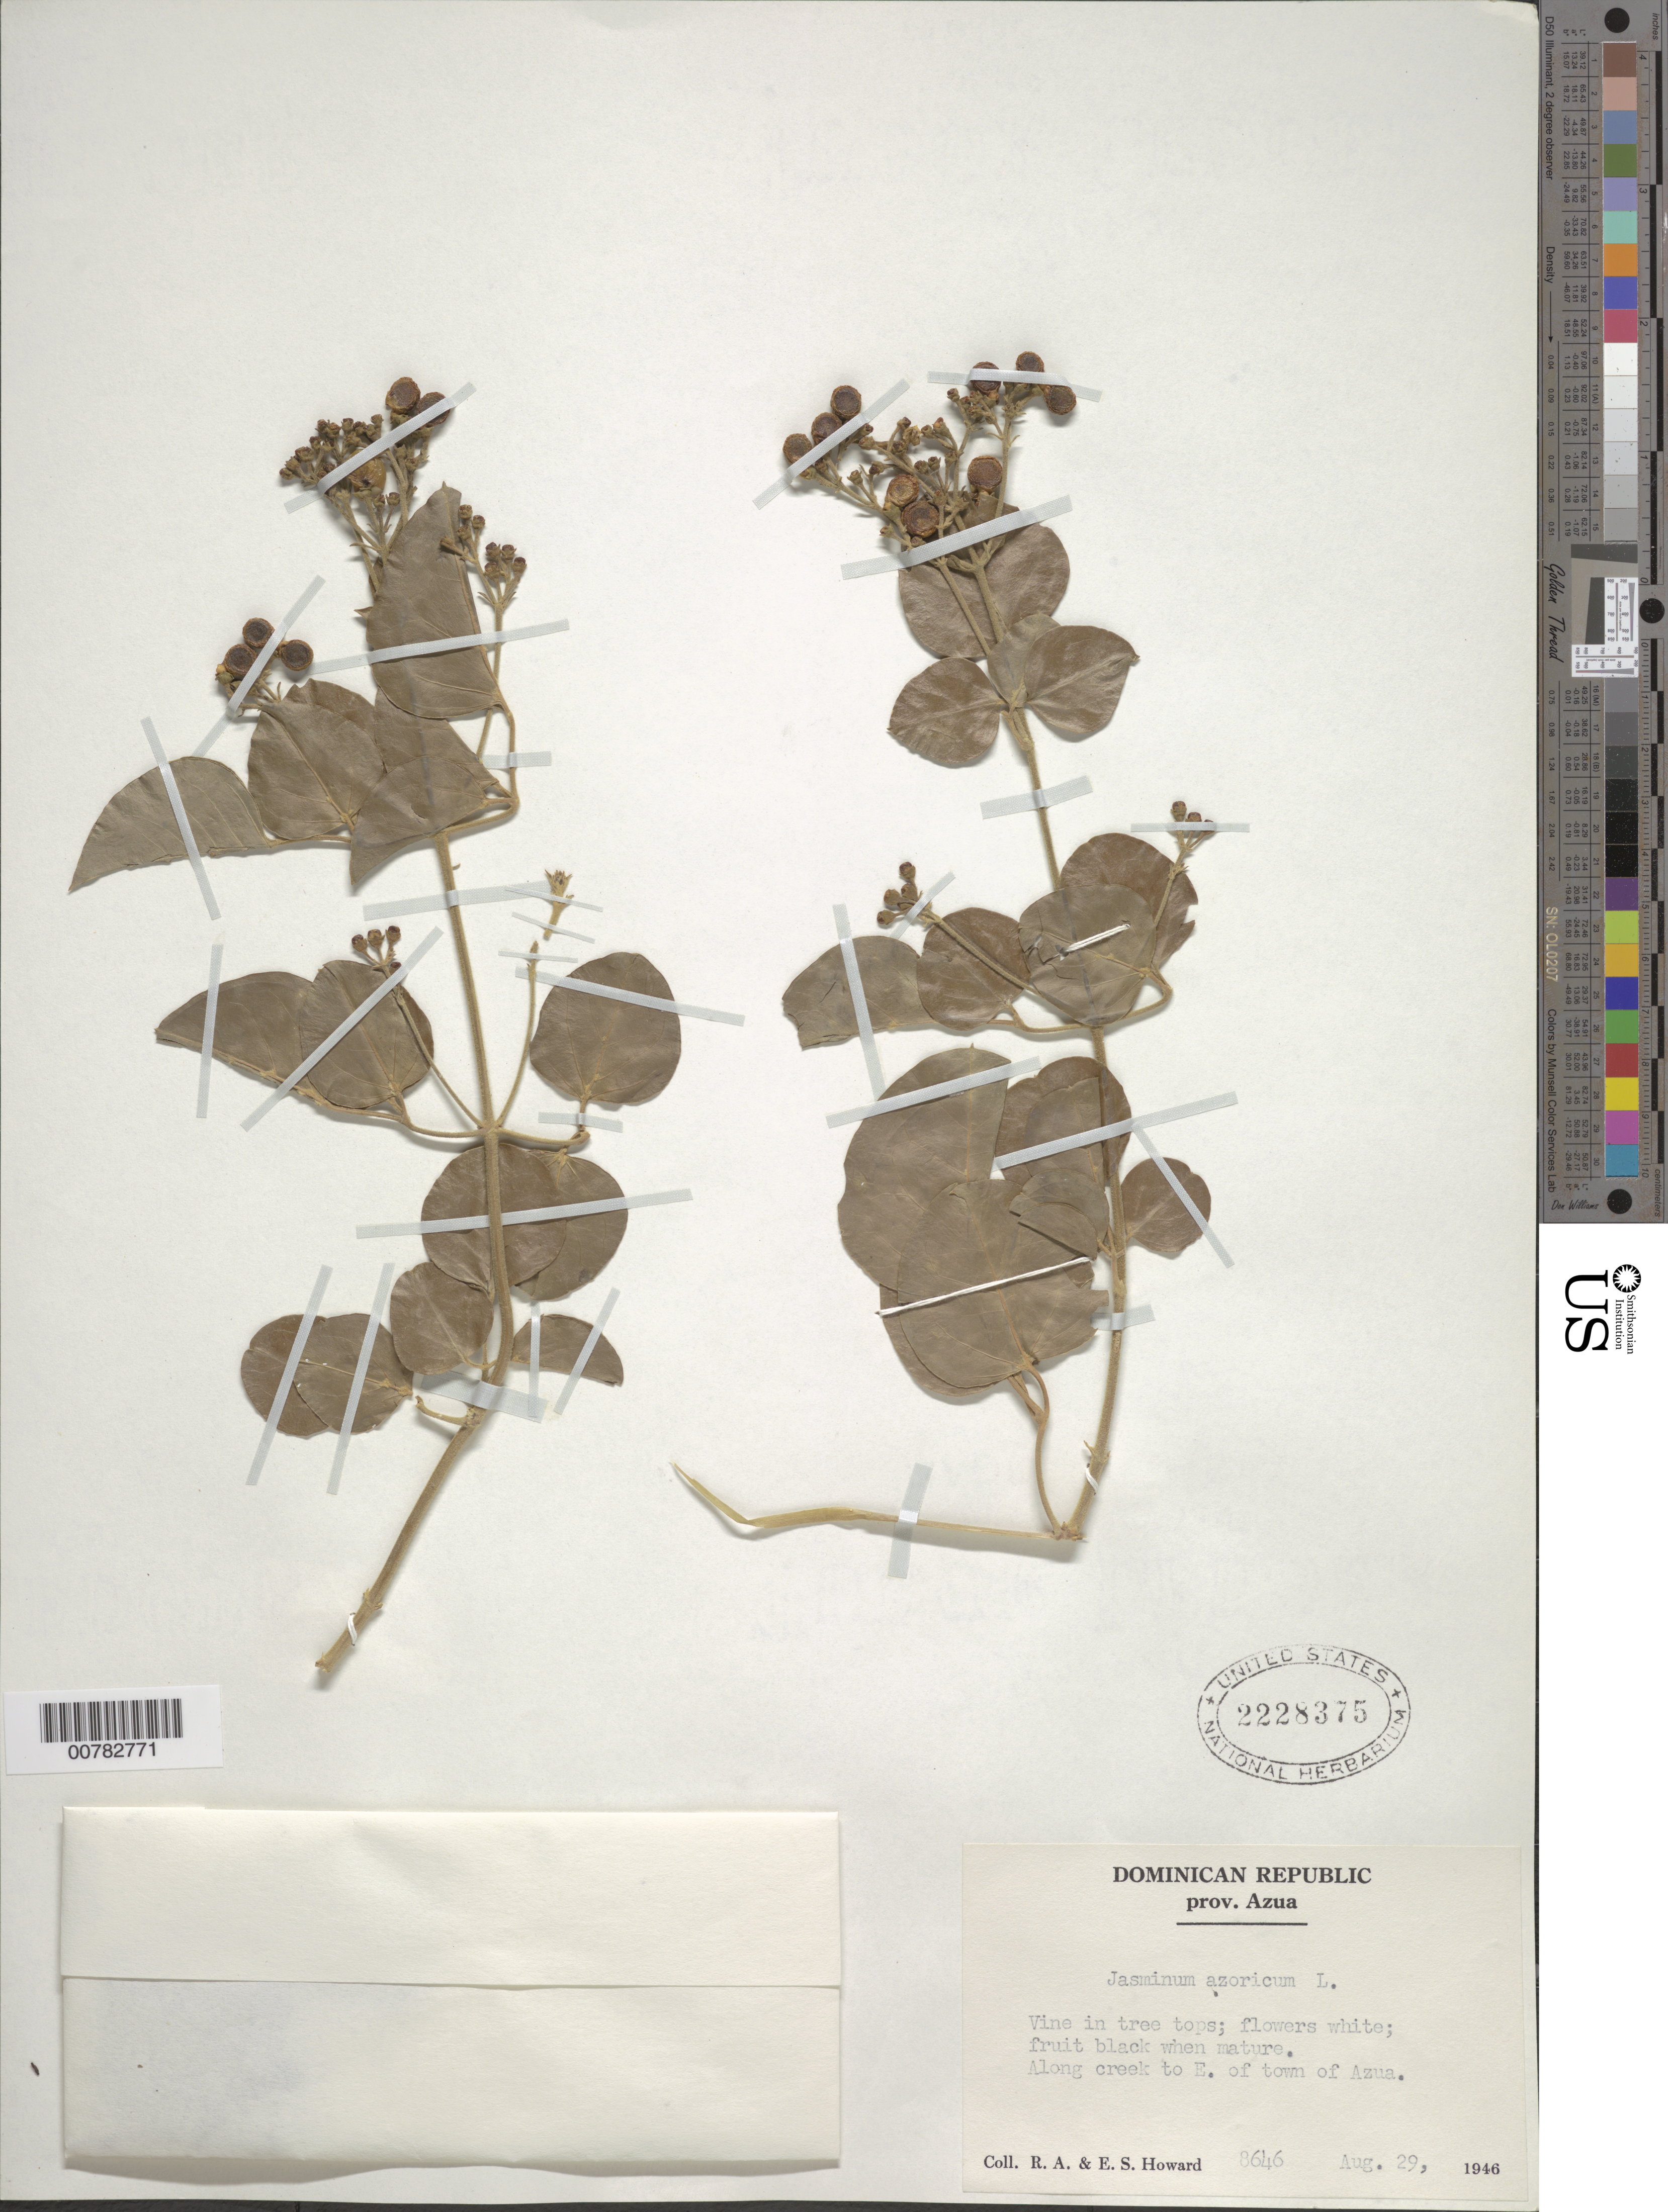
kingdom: Plantae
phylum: Tracheophyta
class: Magnoliopsida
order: Lamiales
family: Oleaceae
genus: Jasminum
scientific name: Jasminum fluminense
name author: Vell.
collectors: R. A. Howard & E. S. Howard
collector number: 8646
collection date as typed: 29 Aug 1946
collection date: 1946-08-29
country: Dominican Republic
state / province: Azua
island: Hispaniola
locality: Along creek to E of town of Azua.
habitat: Along creek.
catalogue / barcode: US 2228375